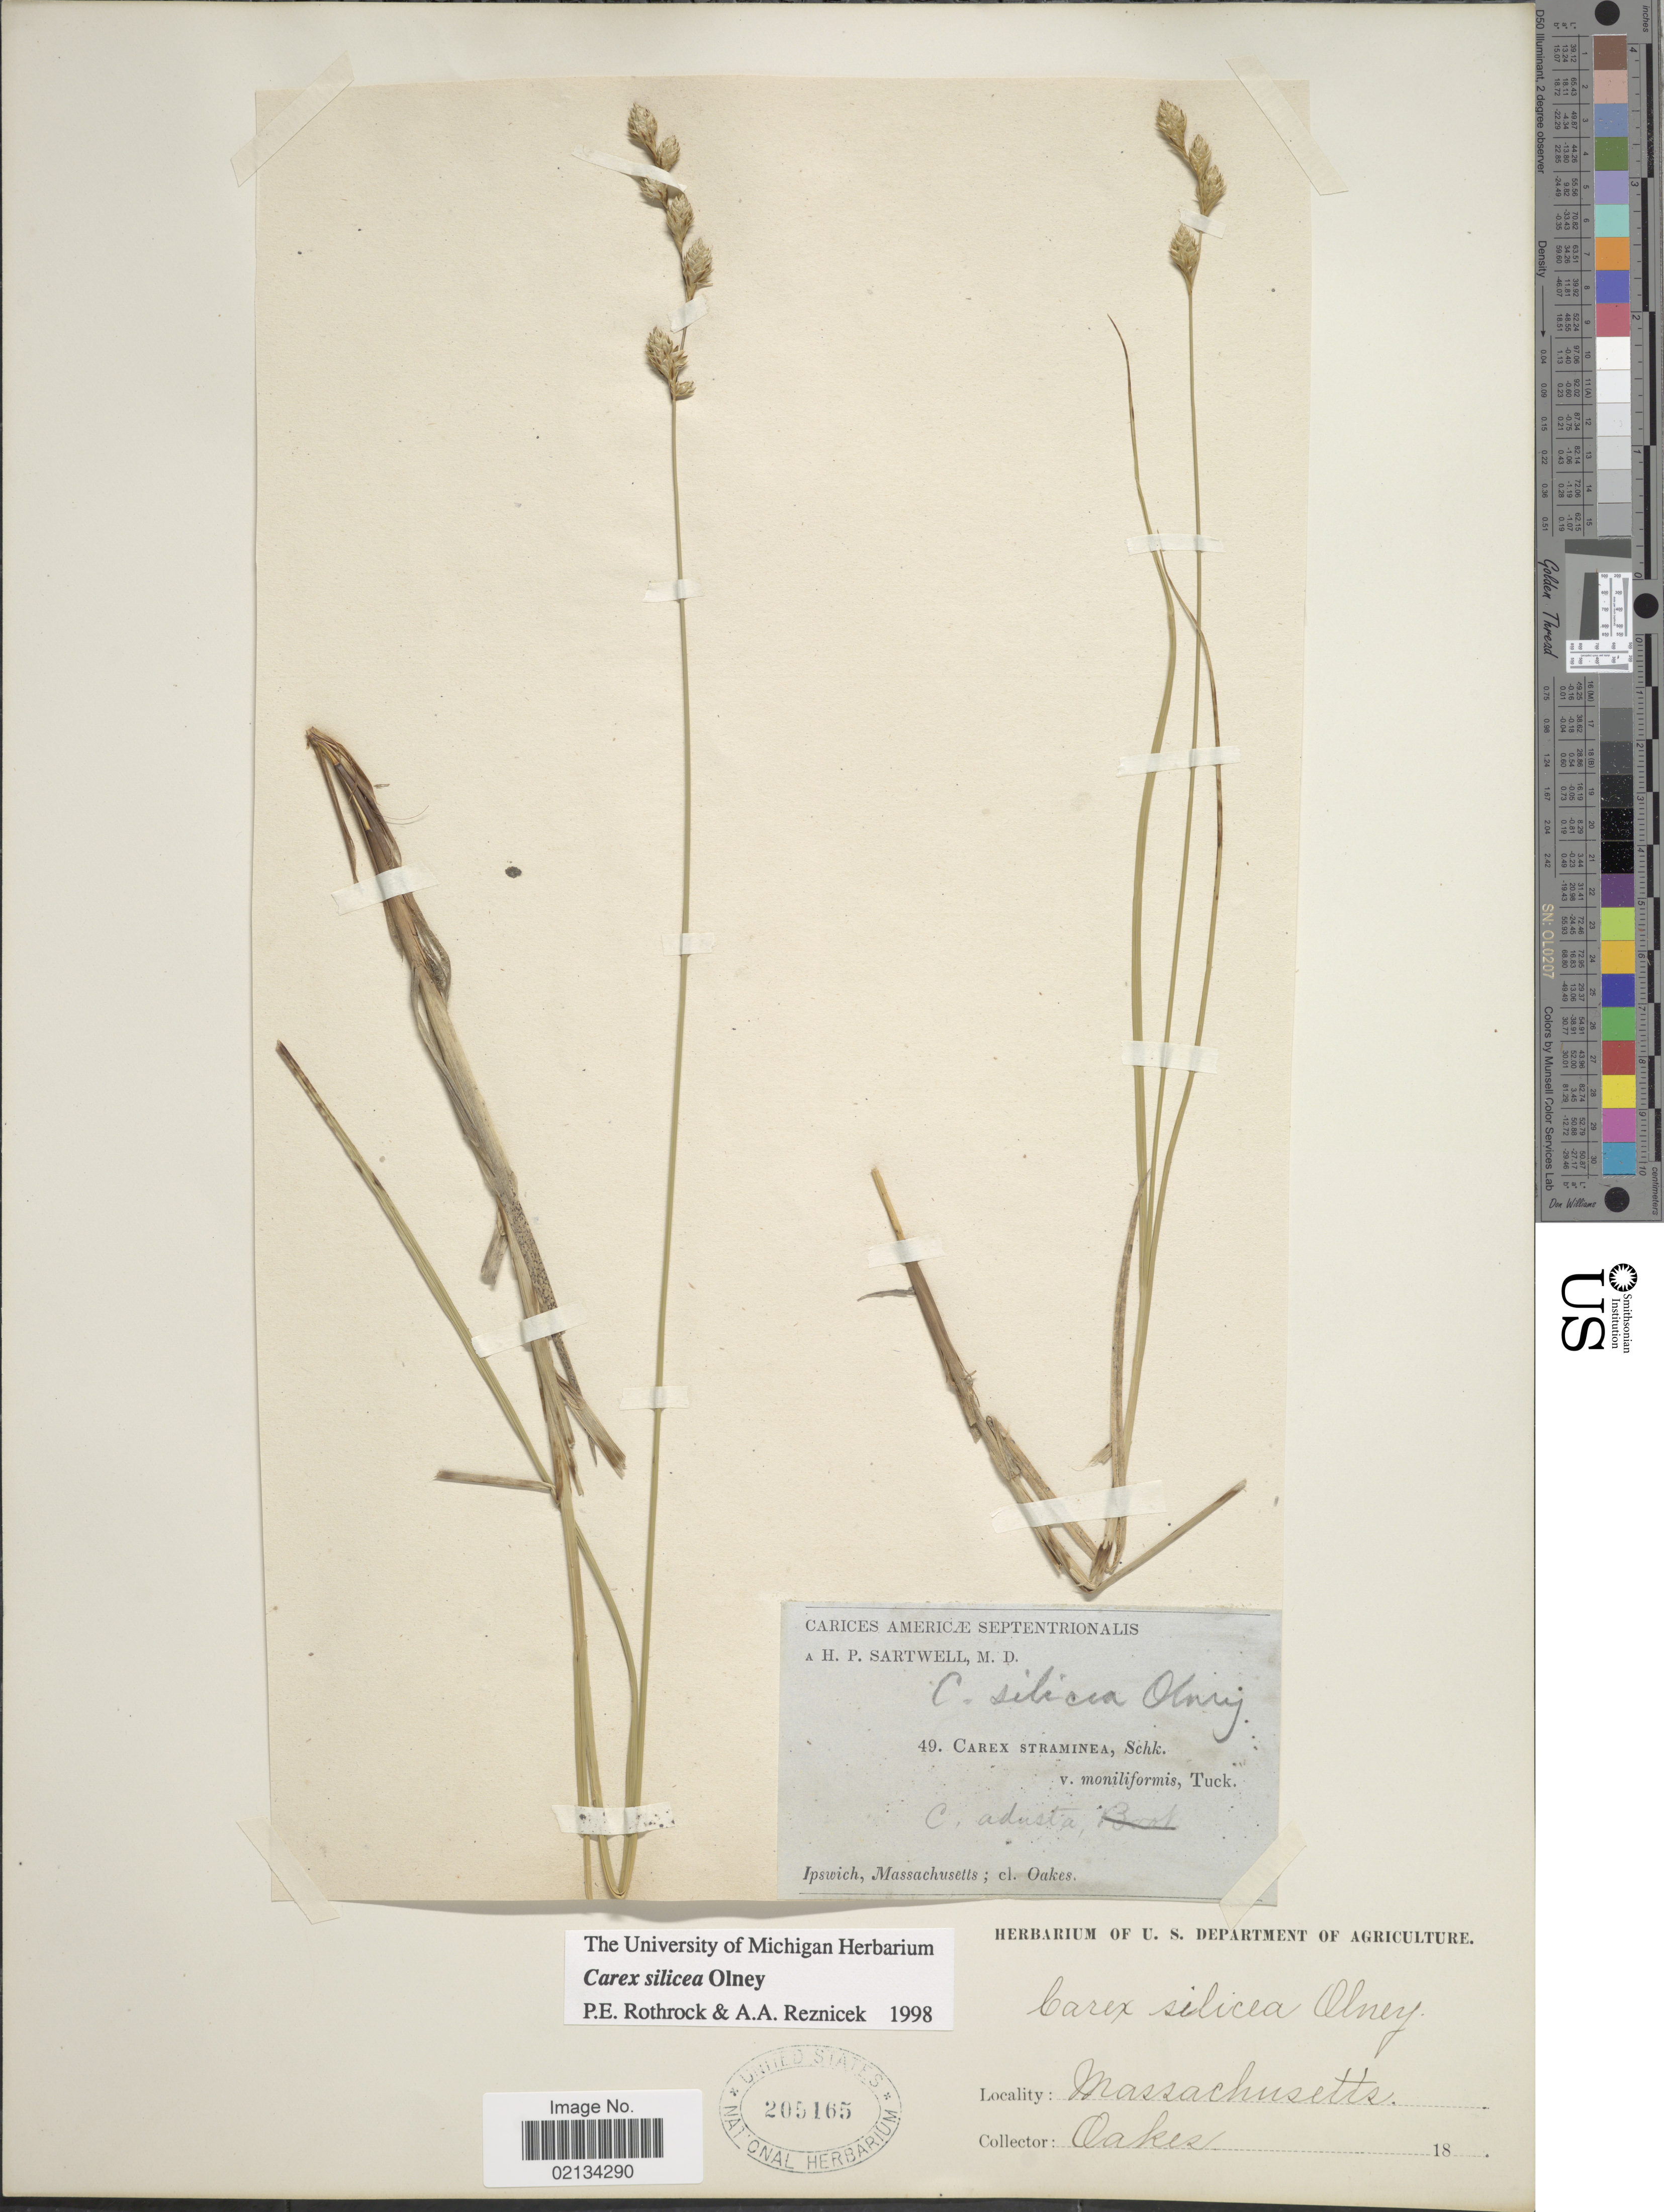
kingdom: Plantae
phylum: Tracheophyta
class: Liliopsida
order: Poales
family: Cyperaceae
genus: Carex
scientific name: Carex silicea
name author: Olney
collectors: -. Oakes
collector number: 49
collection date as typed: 18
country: United States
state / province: Massachusetts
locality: Carices Americae Septentrionalis, Ipswich.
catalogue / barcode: US 205165